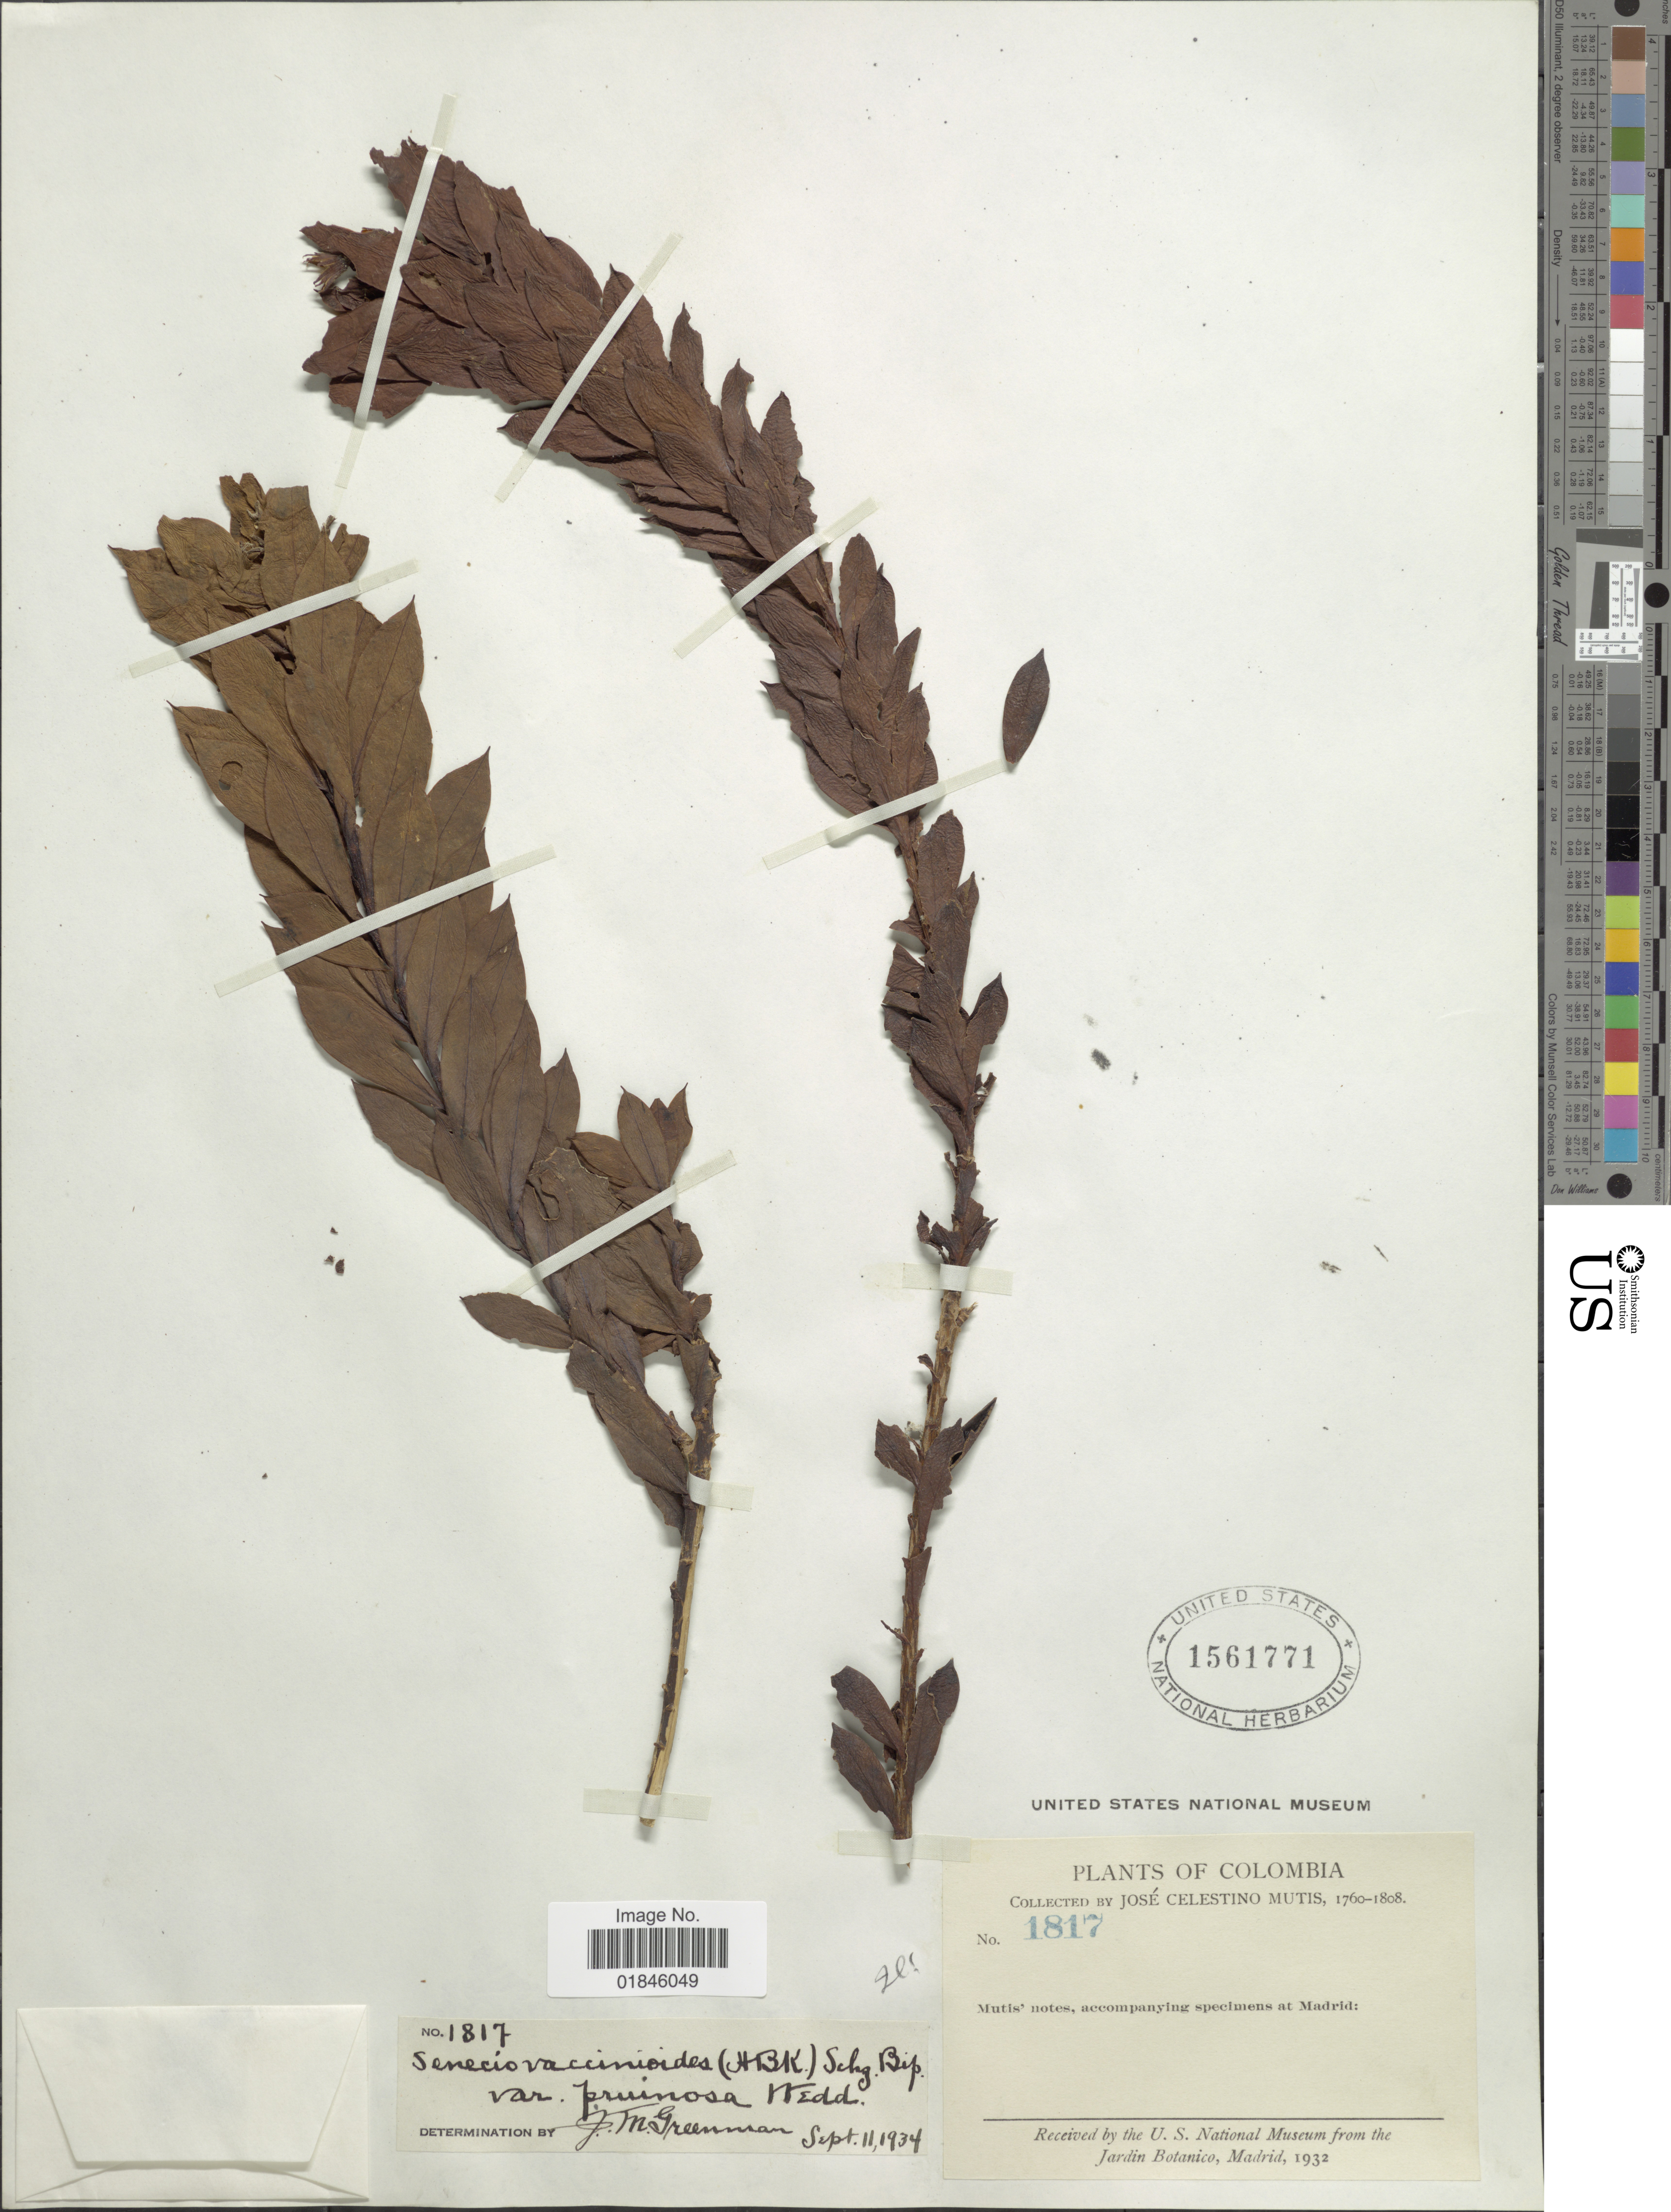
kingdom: Plantae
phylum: Tracheophyta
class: Magnoliopsida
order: Asterales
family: Asteraceae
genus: Pentacalia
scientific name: Pentacalia vaccinioides var. pruinosus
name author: Wedd.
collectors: J. C. B. Mutis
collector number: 1817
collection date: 1760/1808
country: Colombia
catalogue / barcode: US 1561771